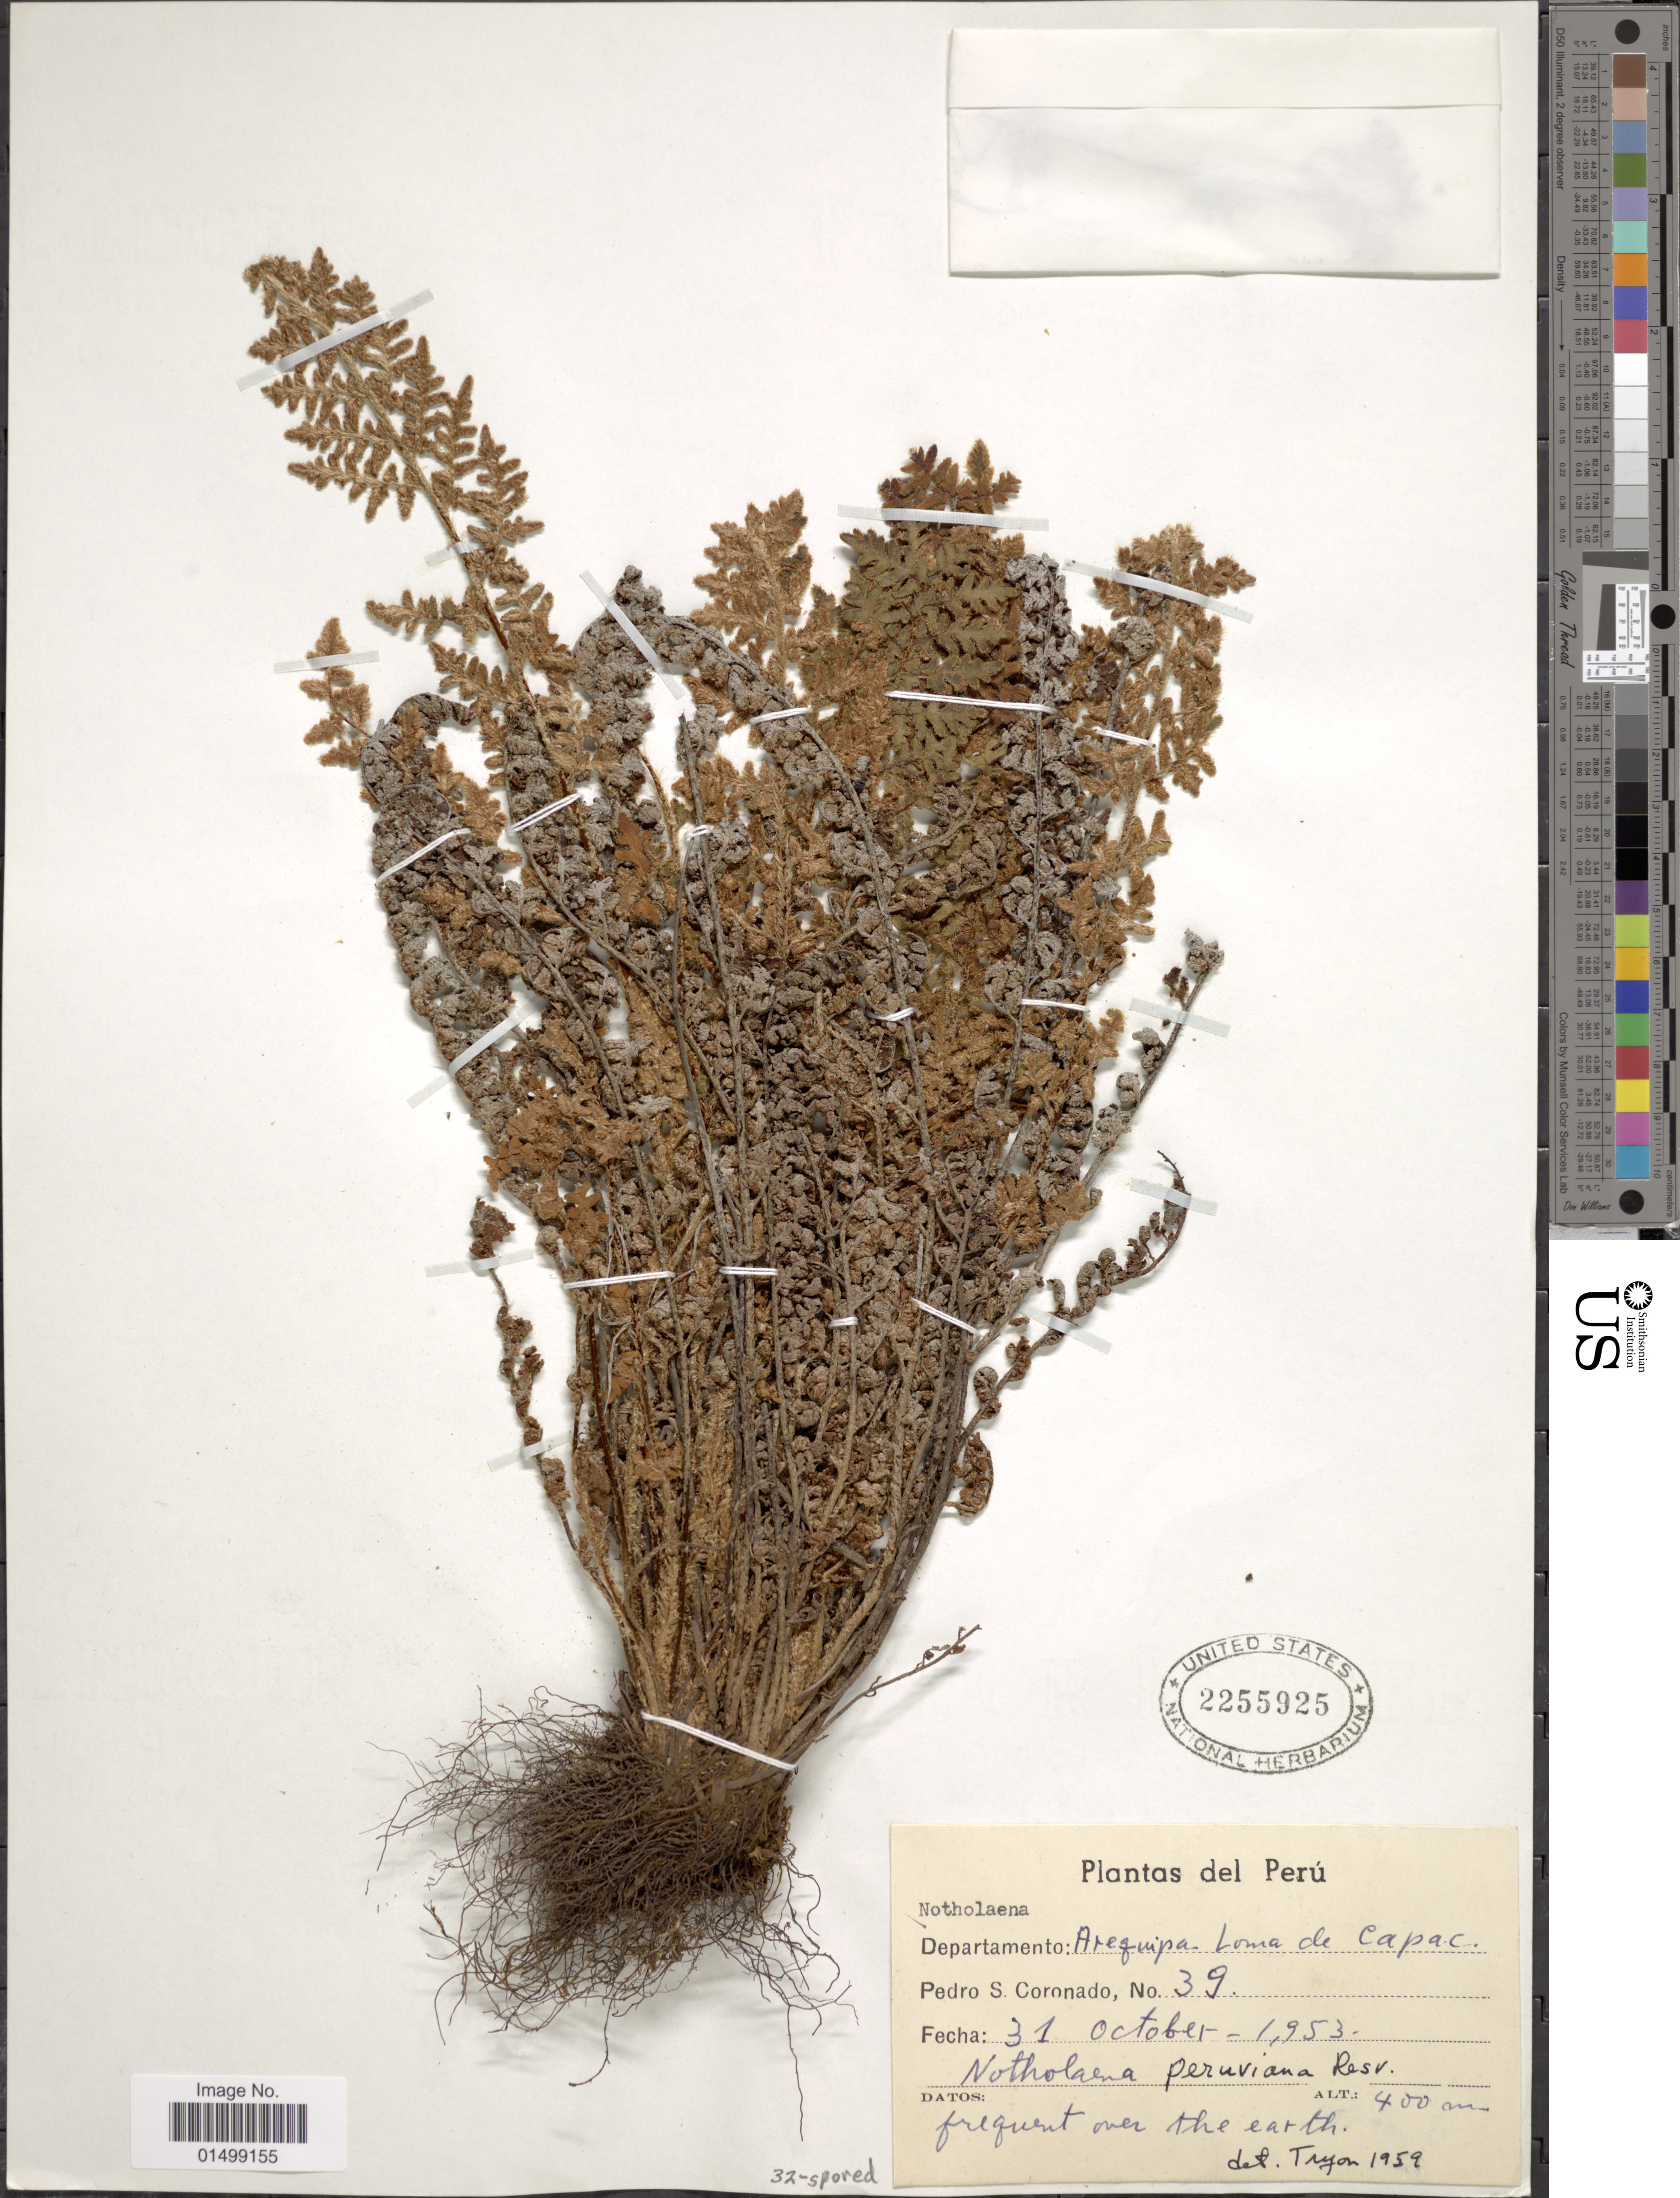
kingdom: Plantae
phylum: Tracheophyta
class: Polypodiopsida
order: Polypodiales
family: Pteridaceae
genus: Cheilanthes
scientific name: Cheilanthes peruviana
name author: (Desv.) T. Moore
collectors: P. Coronado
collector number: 39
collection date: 1953-10-31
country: Peru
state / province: Arequipa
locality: Loma de Capac.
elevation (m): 400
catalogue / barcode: US 2255925